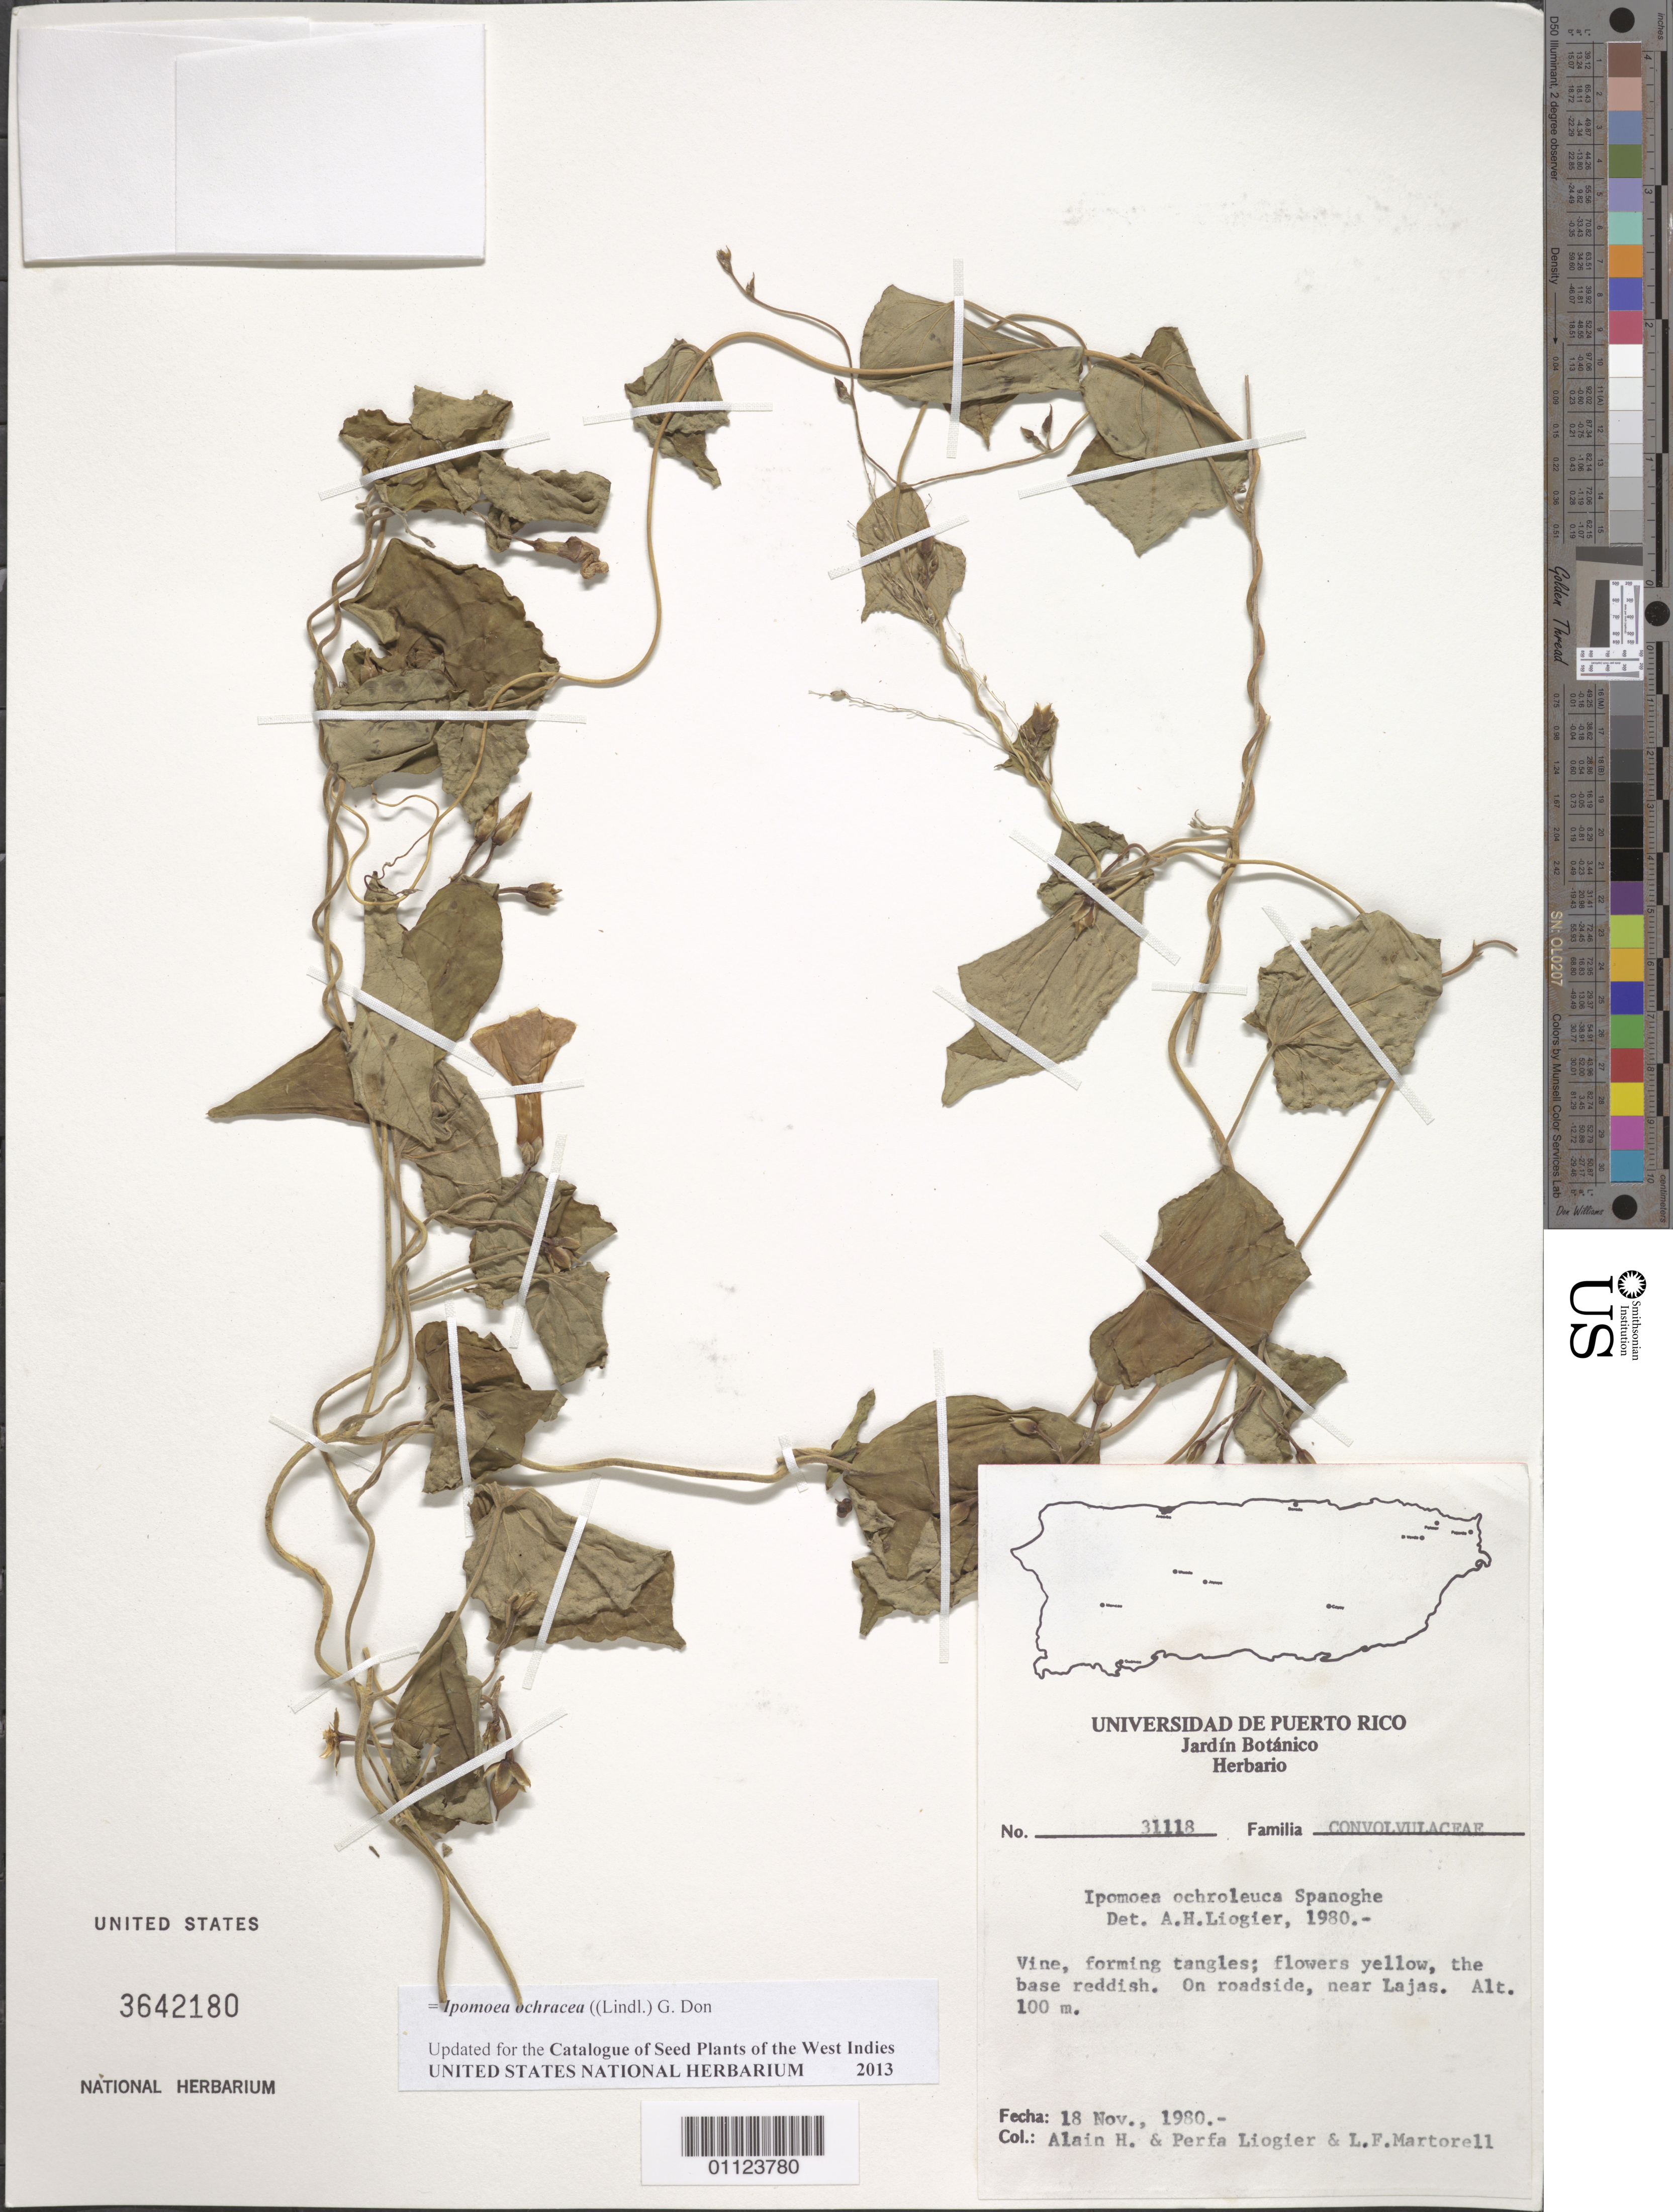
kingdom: Plantae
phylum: Tracheophyta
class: Magnoliopsida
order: Solanales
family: Convolvulaceae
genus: Ipomoea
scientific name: Ipomoea ochracea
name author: (Lindl.) G. Don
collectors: A. H. Liogier, M. P. Liogier & L. Martorell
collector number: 31118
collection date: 1980-11-18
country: Puerto Rico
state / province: Lajas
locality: Lajas, near.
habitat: On roadside.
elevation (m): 100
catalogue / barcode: US 3642180